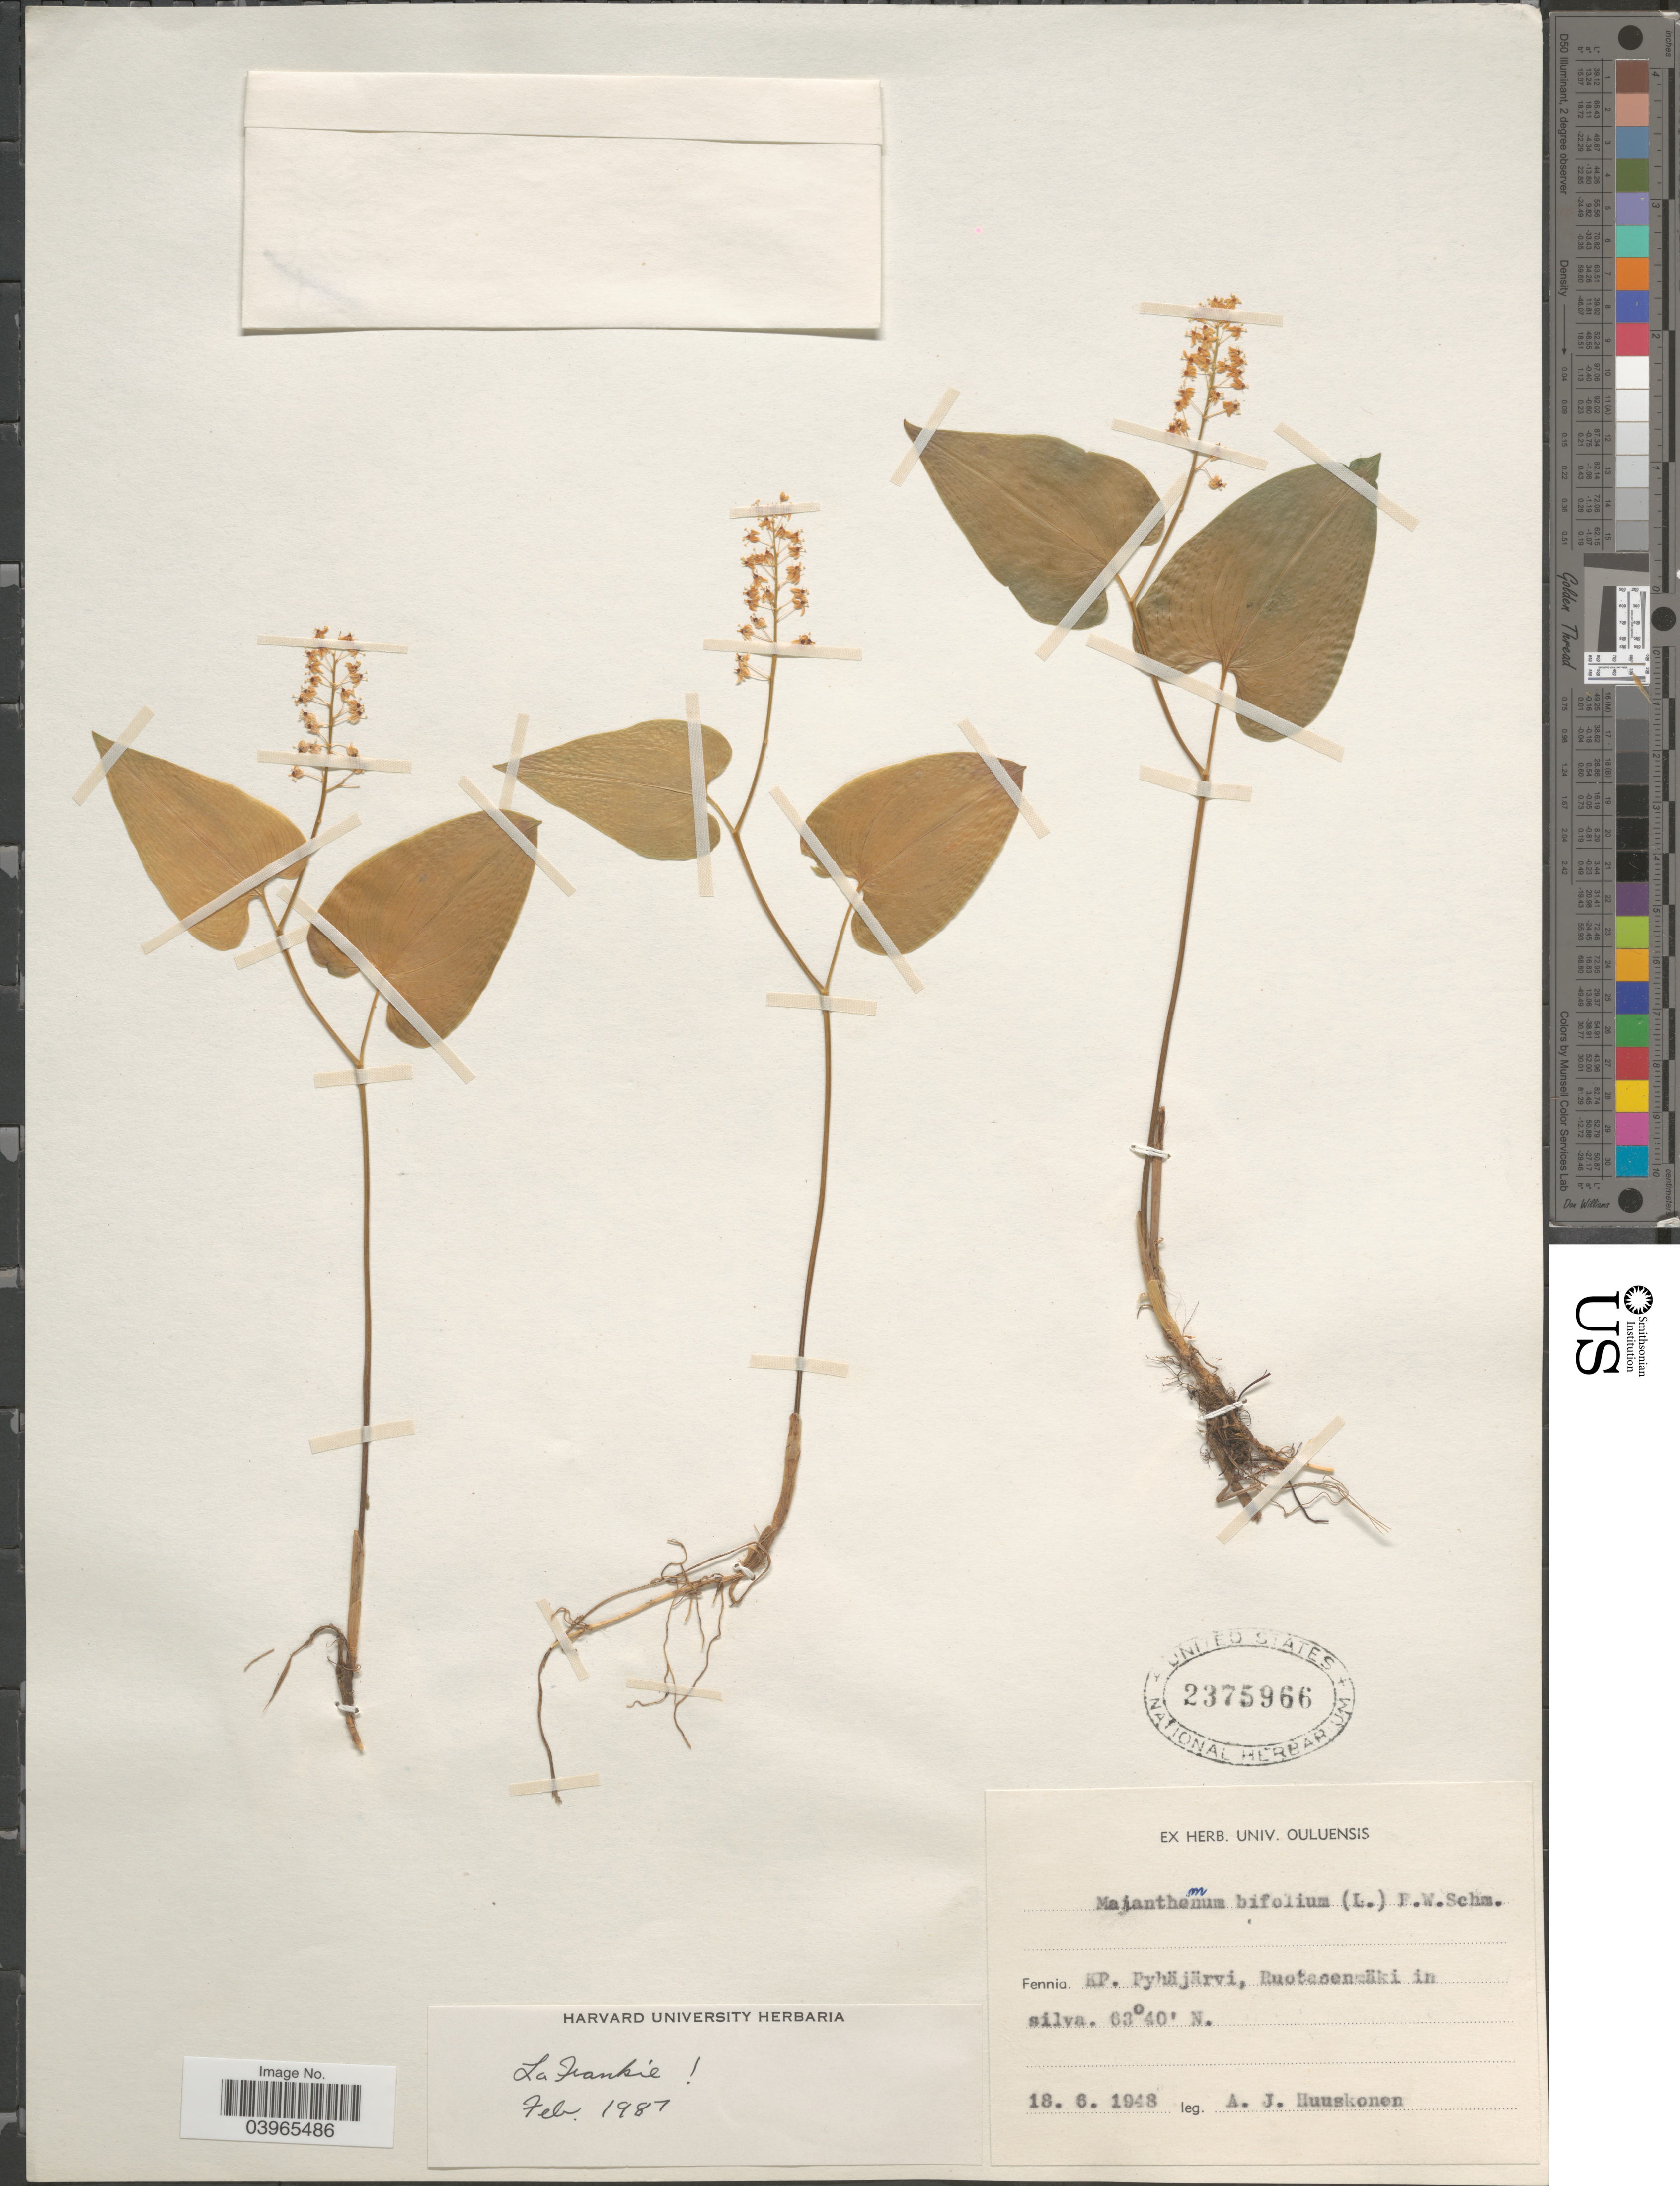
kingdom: Plantae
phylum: Tracheophyta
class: Liliopsida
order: Asparagales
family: Asparagaceae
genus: Maianthemum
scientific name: Maianthemum bifolium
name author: (L.) F.W. Schmidt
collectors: A. Huuskonen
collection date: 1948-06-18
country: Finland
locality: Fennia. KP. Pyhäjärvi, Ruotasenzäki in silva.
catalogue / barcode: US 2375966